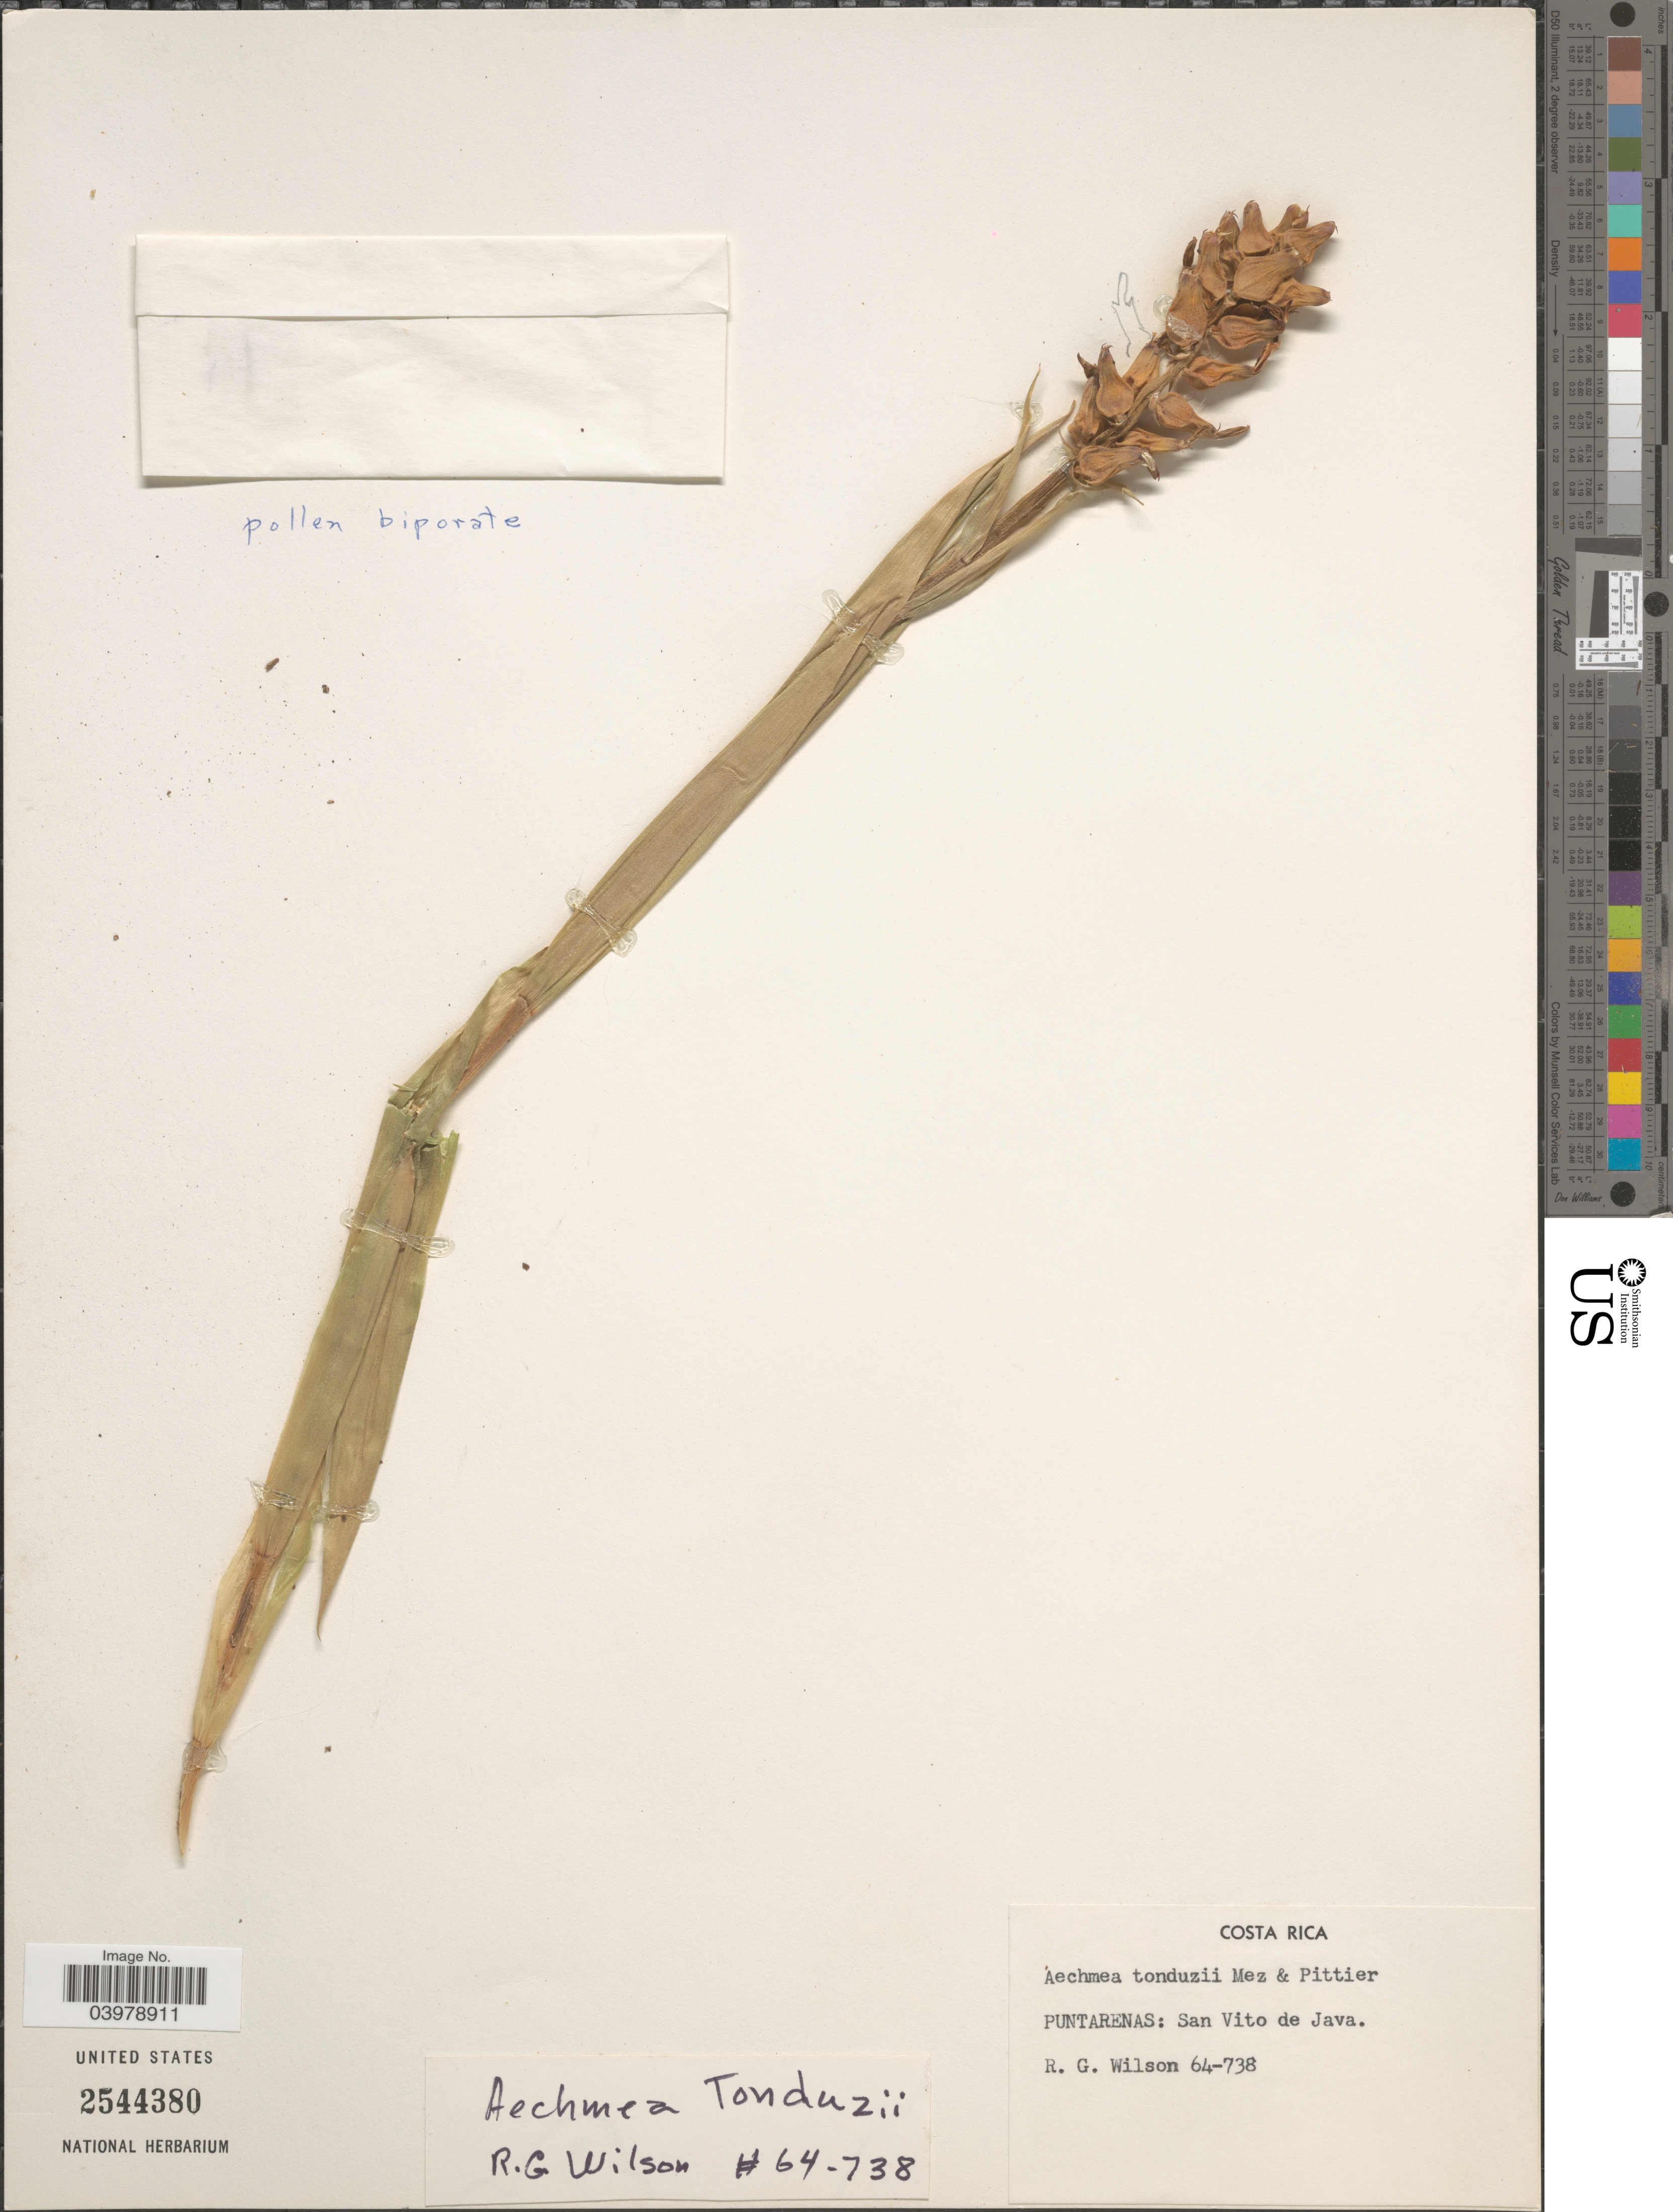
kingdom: Plantae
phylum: Tracheophyta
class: Liliopsida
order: Poales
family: Bromeliaceae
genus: Aechmea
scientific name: Aechmea tonduzii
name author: Mez & Pittier ex Mez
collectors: R. G. Wilson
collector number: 64-738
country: Costa Rica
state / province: Puntarenas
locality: San Vito de Java.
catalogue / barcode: US 2544380